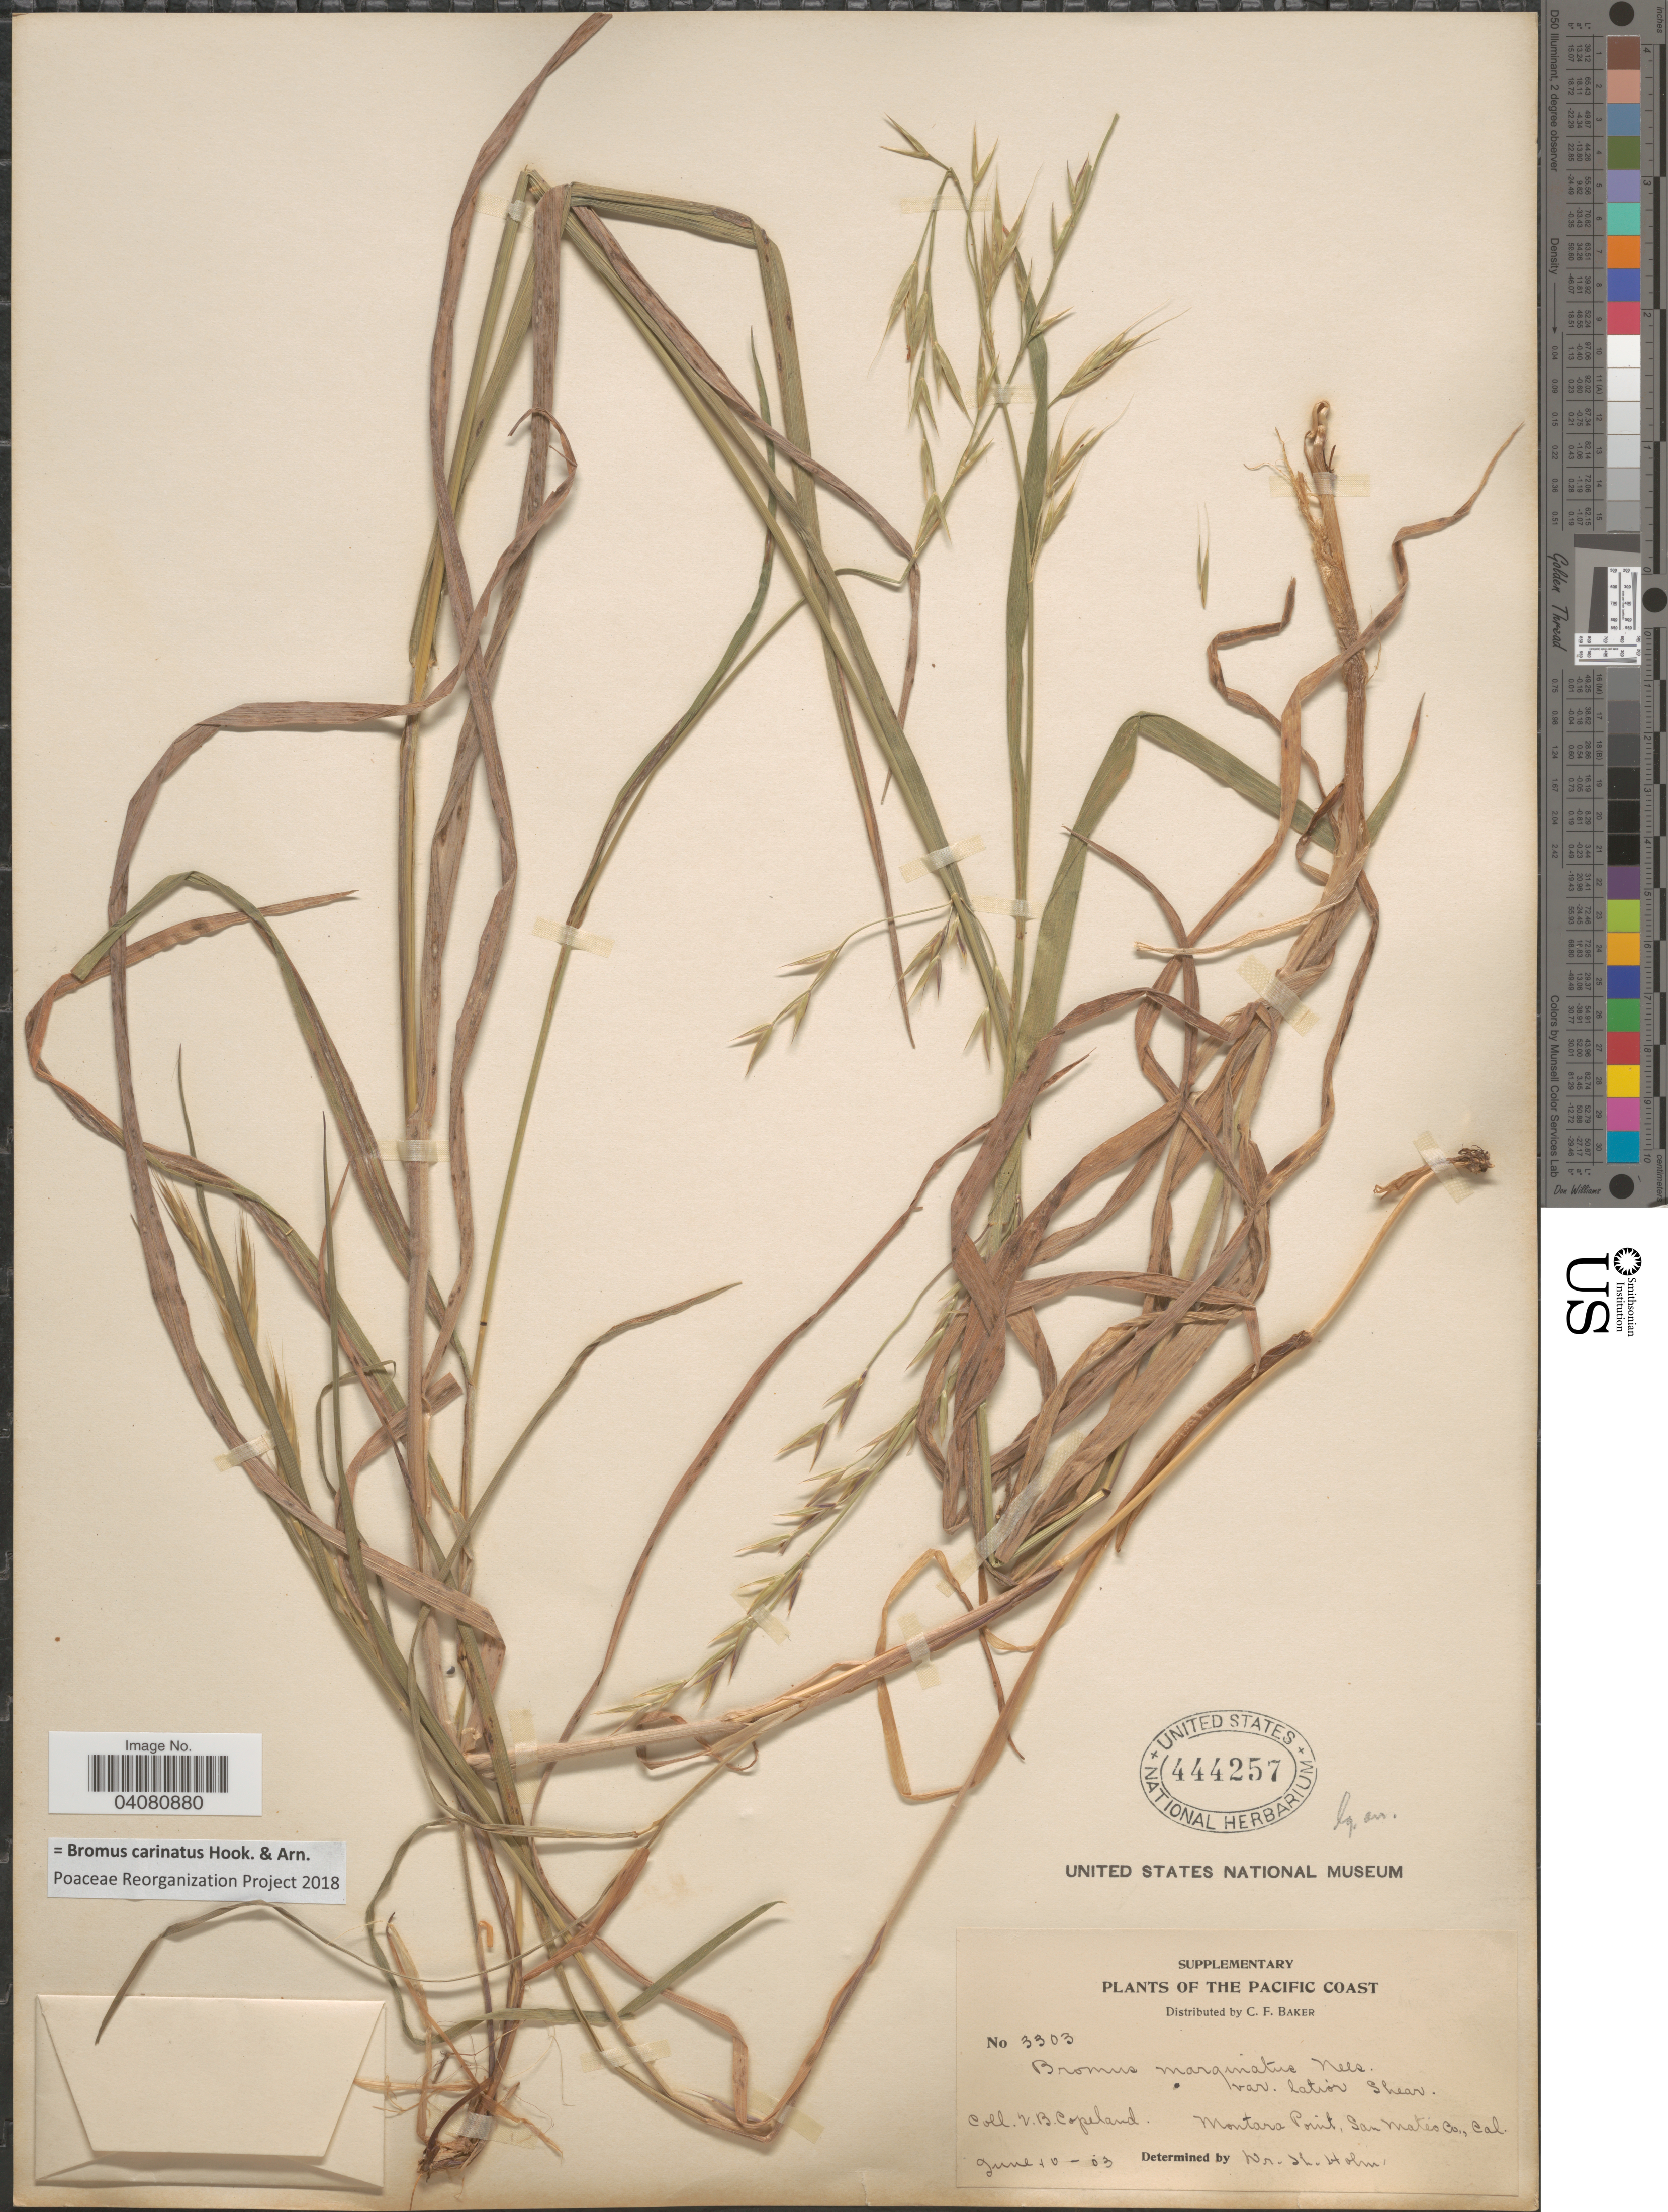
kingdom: Plantae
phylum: Tracheophyta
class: Liliopsida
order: Poales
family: Poaceae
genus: Bromus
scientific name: Bromus carinatus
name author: Hook. & Arn.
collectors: E. B. Copeland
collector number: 3303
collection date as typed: Transcribed d/m/y: 10/6/3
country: United States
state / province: California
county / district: San Mateo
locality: Pacific Coast. Montara Point, San Mateo Co.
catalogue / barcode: US 444257